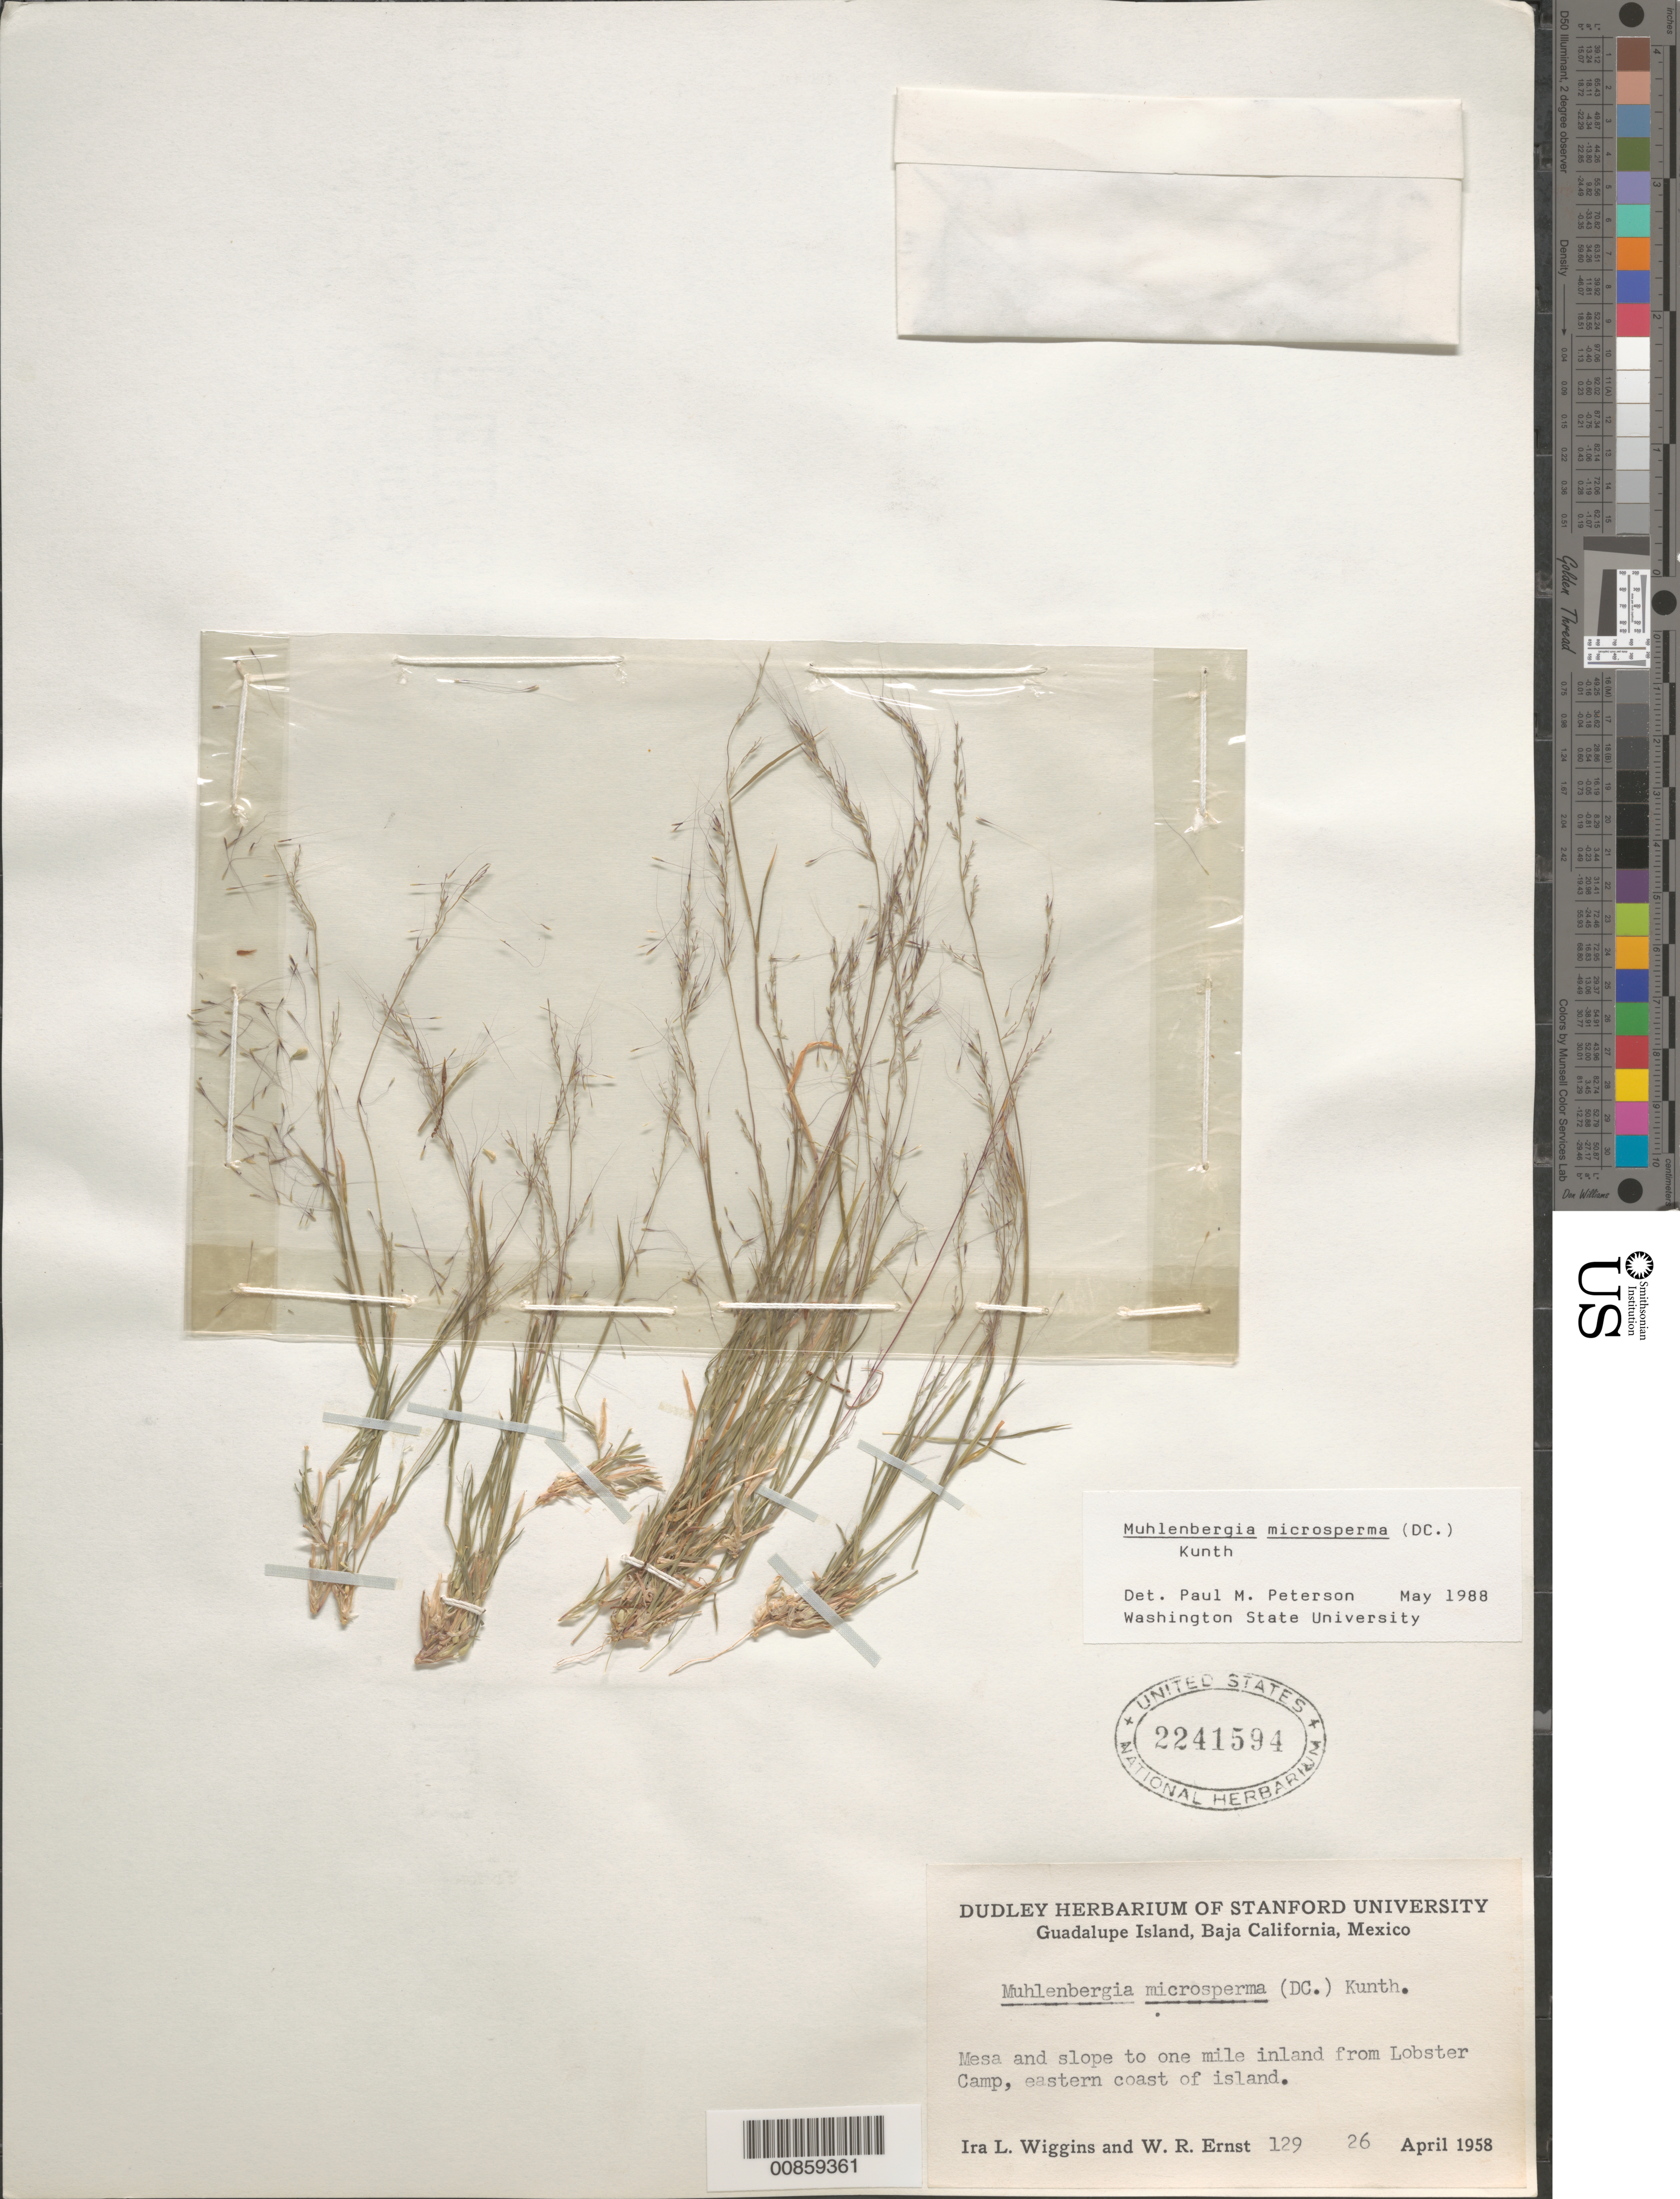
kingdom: Plantae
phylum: Tracheophyta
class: Liliopsida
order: Poales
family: Poaceae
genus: Muhlenbergia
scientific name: Muhlenbergia microsperma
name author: (DC.) Kunth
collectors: I. L. Wiggins & W. R. Ernst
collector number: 129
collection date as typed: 26 Apr 1958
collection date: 1958-04-26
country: Mexico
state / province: Baja California Norte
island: Guadalupe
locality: E coast of Guadalupe Island, B.C.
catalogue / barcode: US 2241594